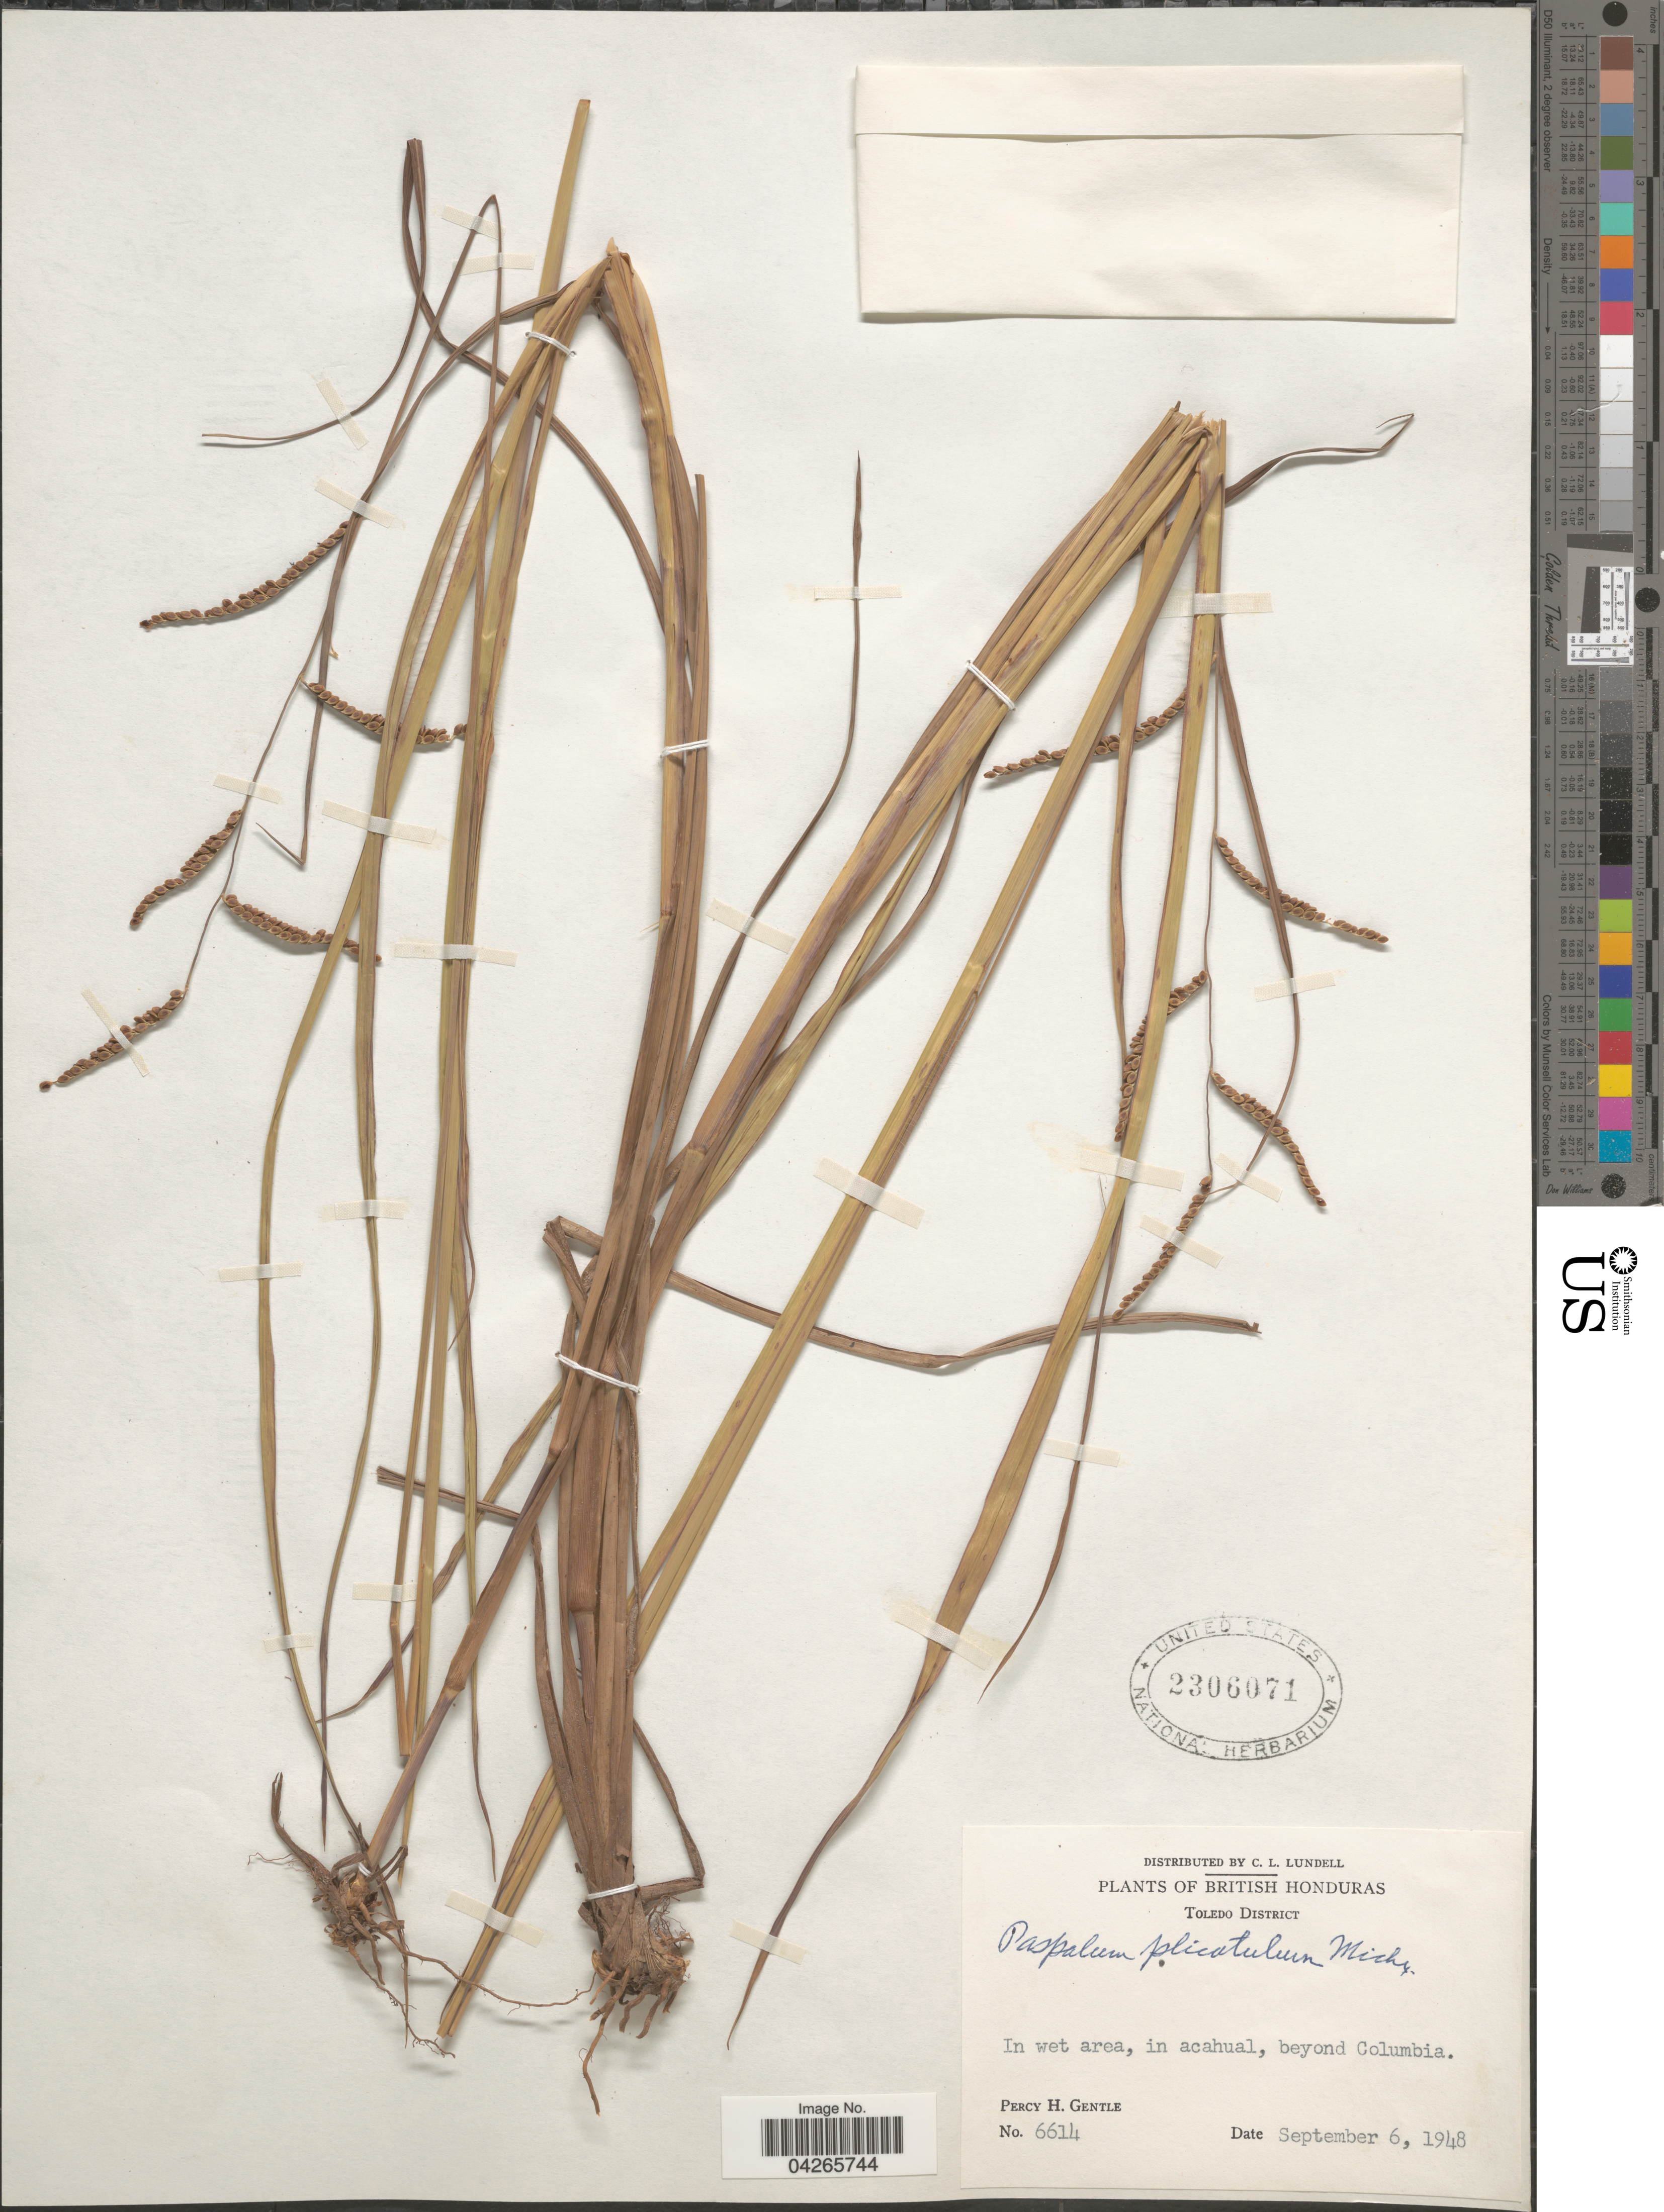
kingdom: Plantae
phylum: Tracheophyta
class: Liliopsida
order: Poales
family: Poaceae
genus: Paspalum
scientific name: Paspalum plicatulum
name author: Michx.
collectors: P. H. Gentle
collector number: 6614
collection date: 1948-09-06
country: Belize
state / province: Toledo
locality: British Honduras. Toledo District. In wet area, in acahual, beyond Columbia.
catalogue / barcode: US 2306071